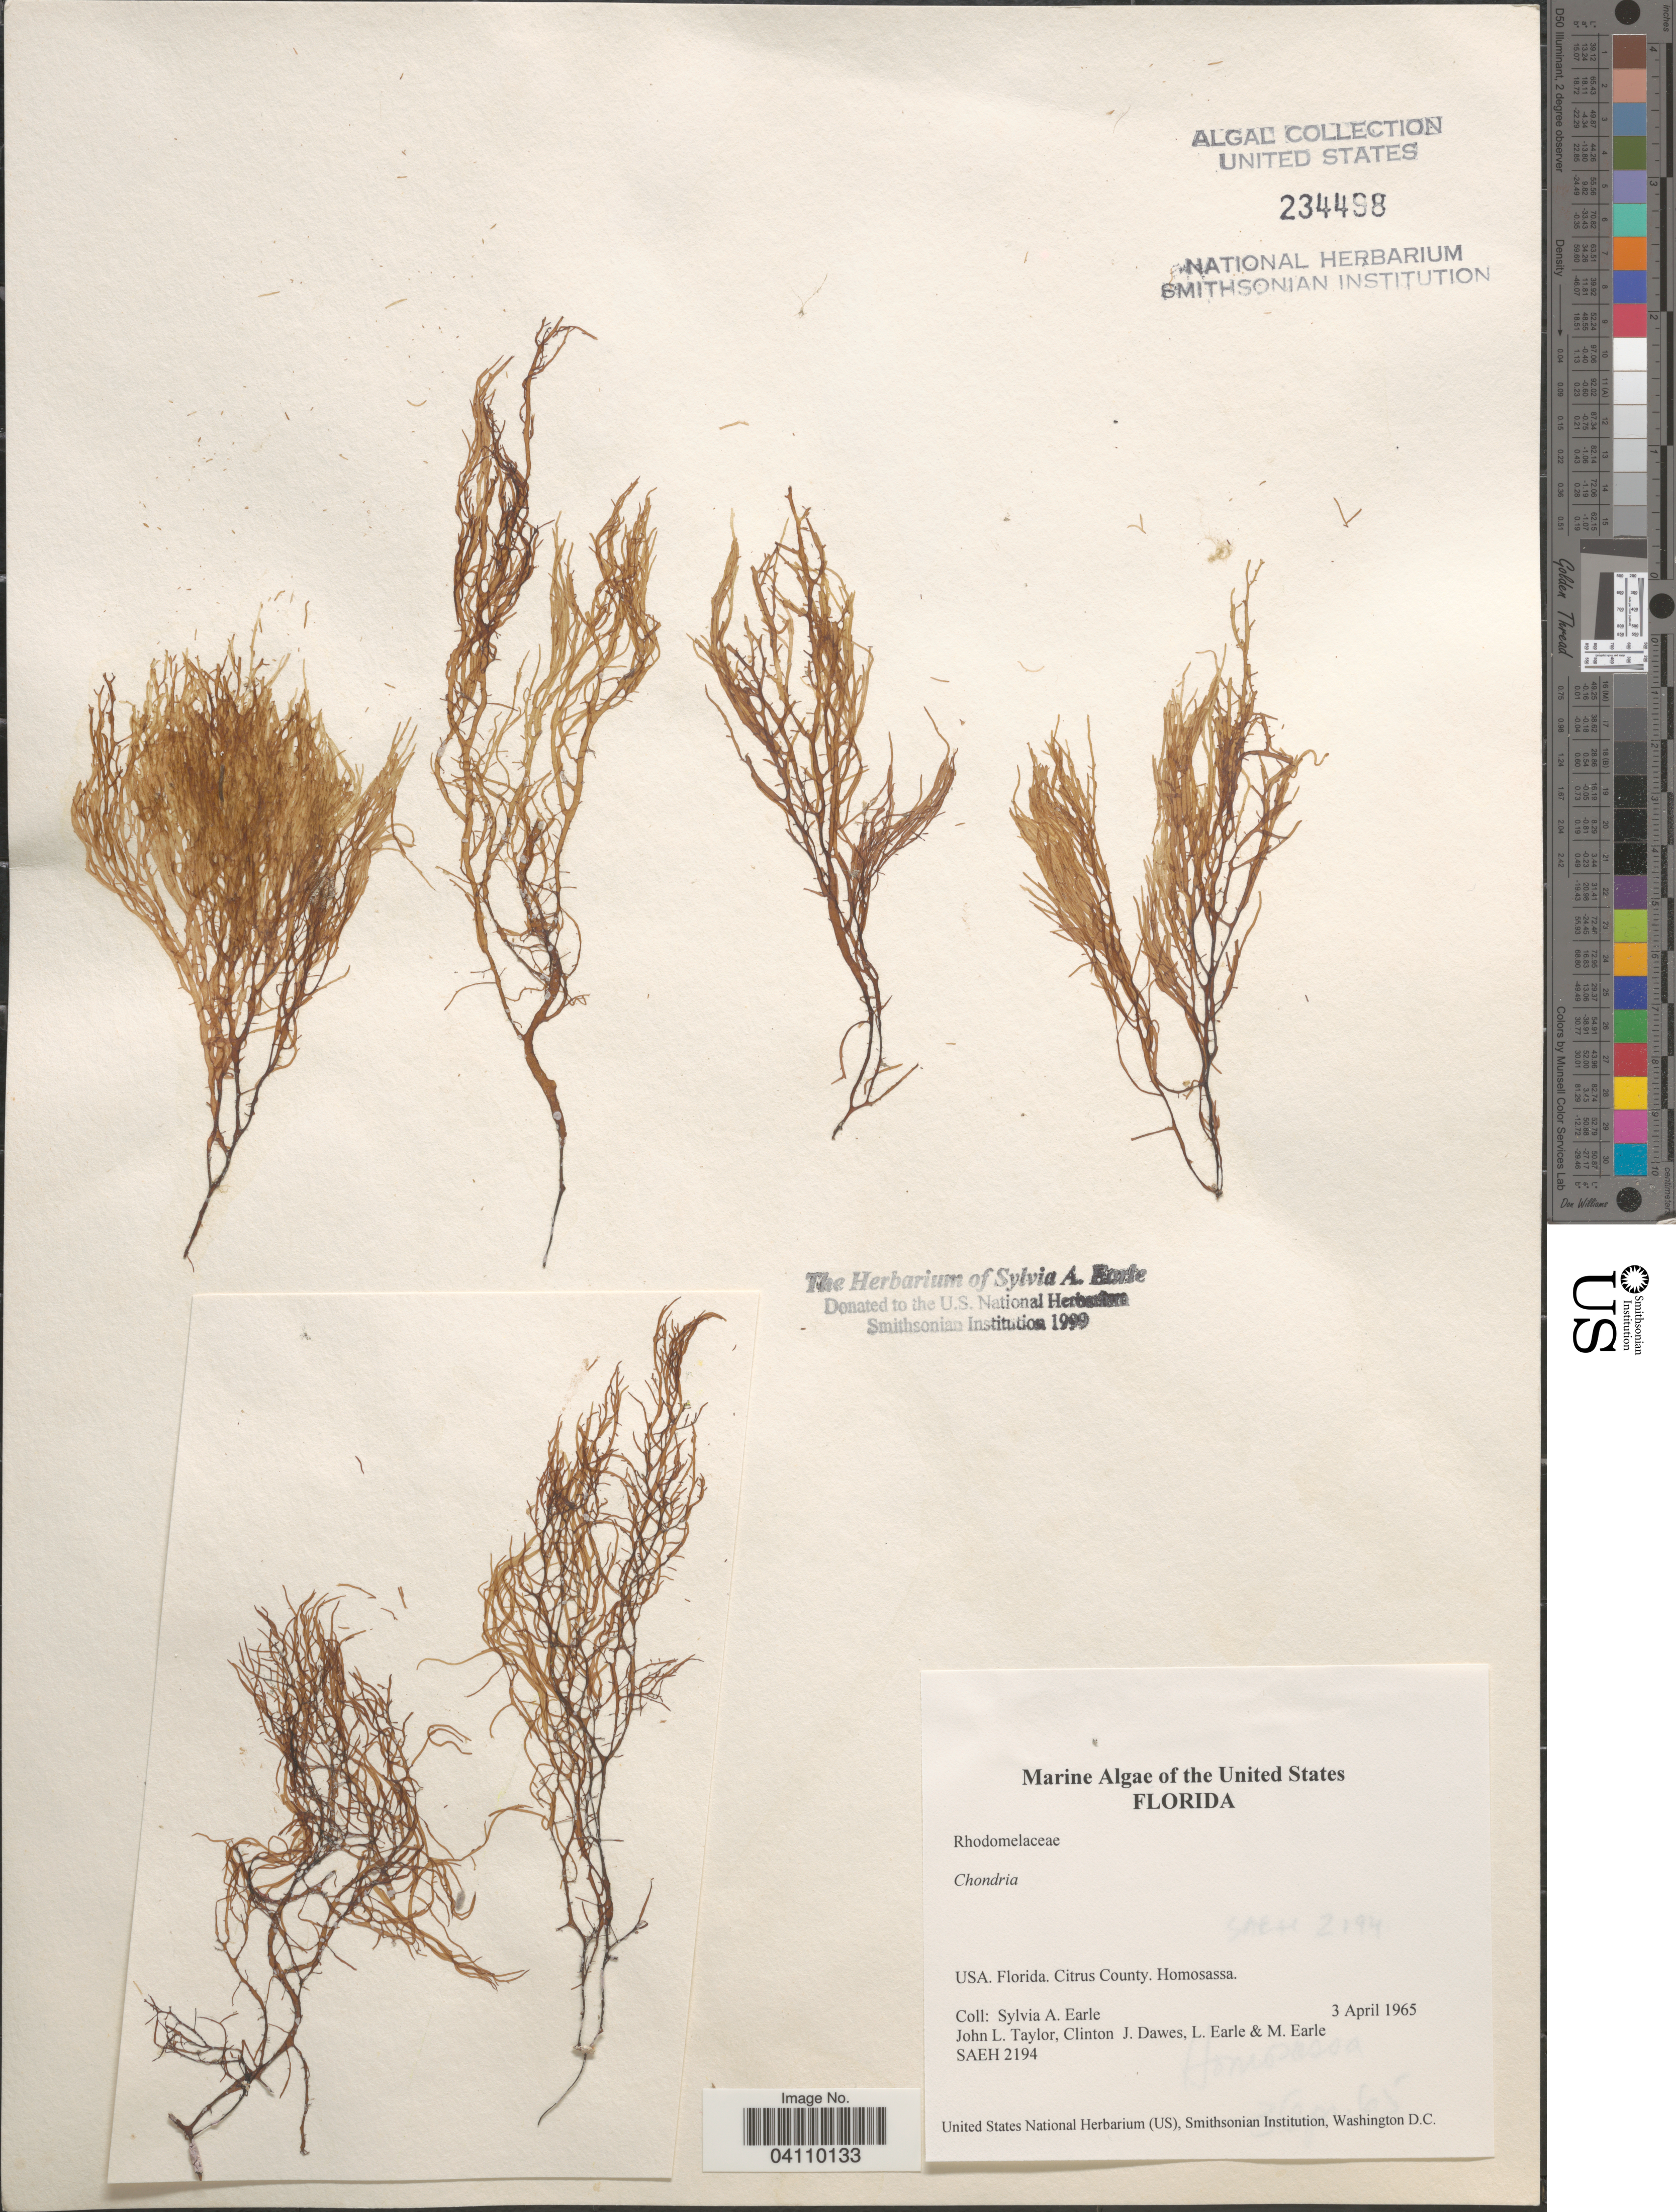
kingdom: Plantae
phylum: Rhodophyta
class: Florideophyceae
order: Ceramiales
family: Rhodomelaceae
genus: Chondria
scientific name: Chondria sp.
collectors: S. A. Earle, J. L. Taylor, C. Dawes, L. Earle & M. Earle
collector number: SAEH2194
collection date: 1965-04-03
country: United States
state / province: Florida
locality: Citrus County. Homosassa.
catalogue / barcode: US 234498